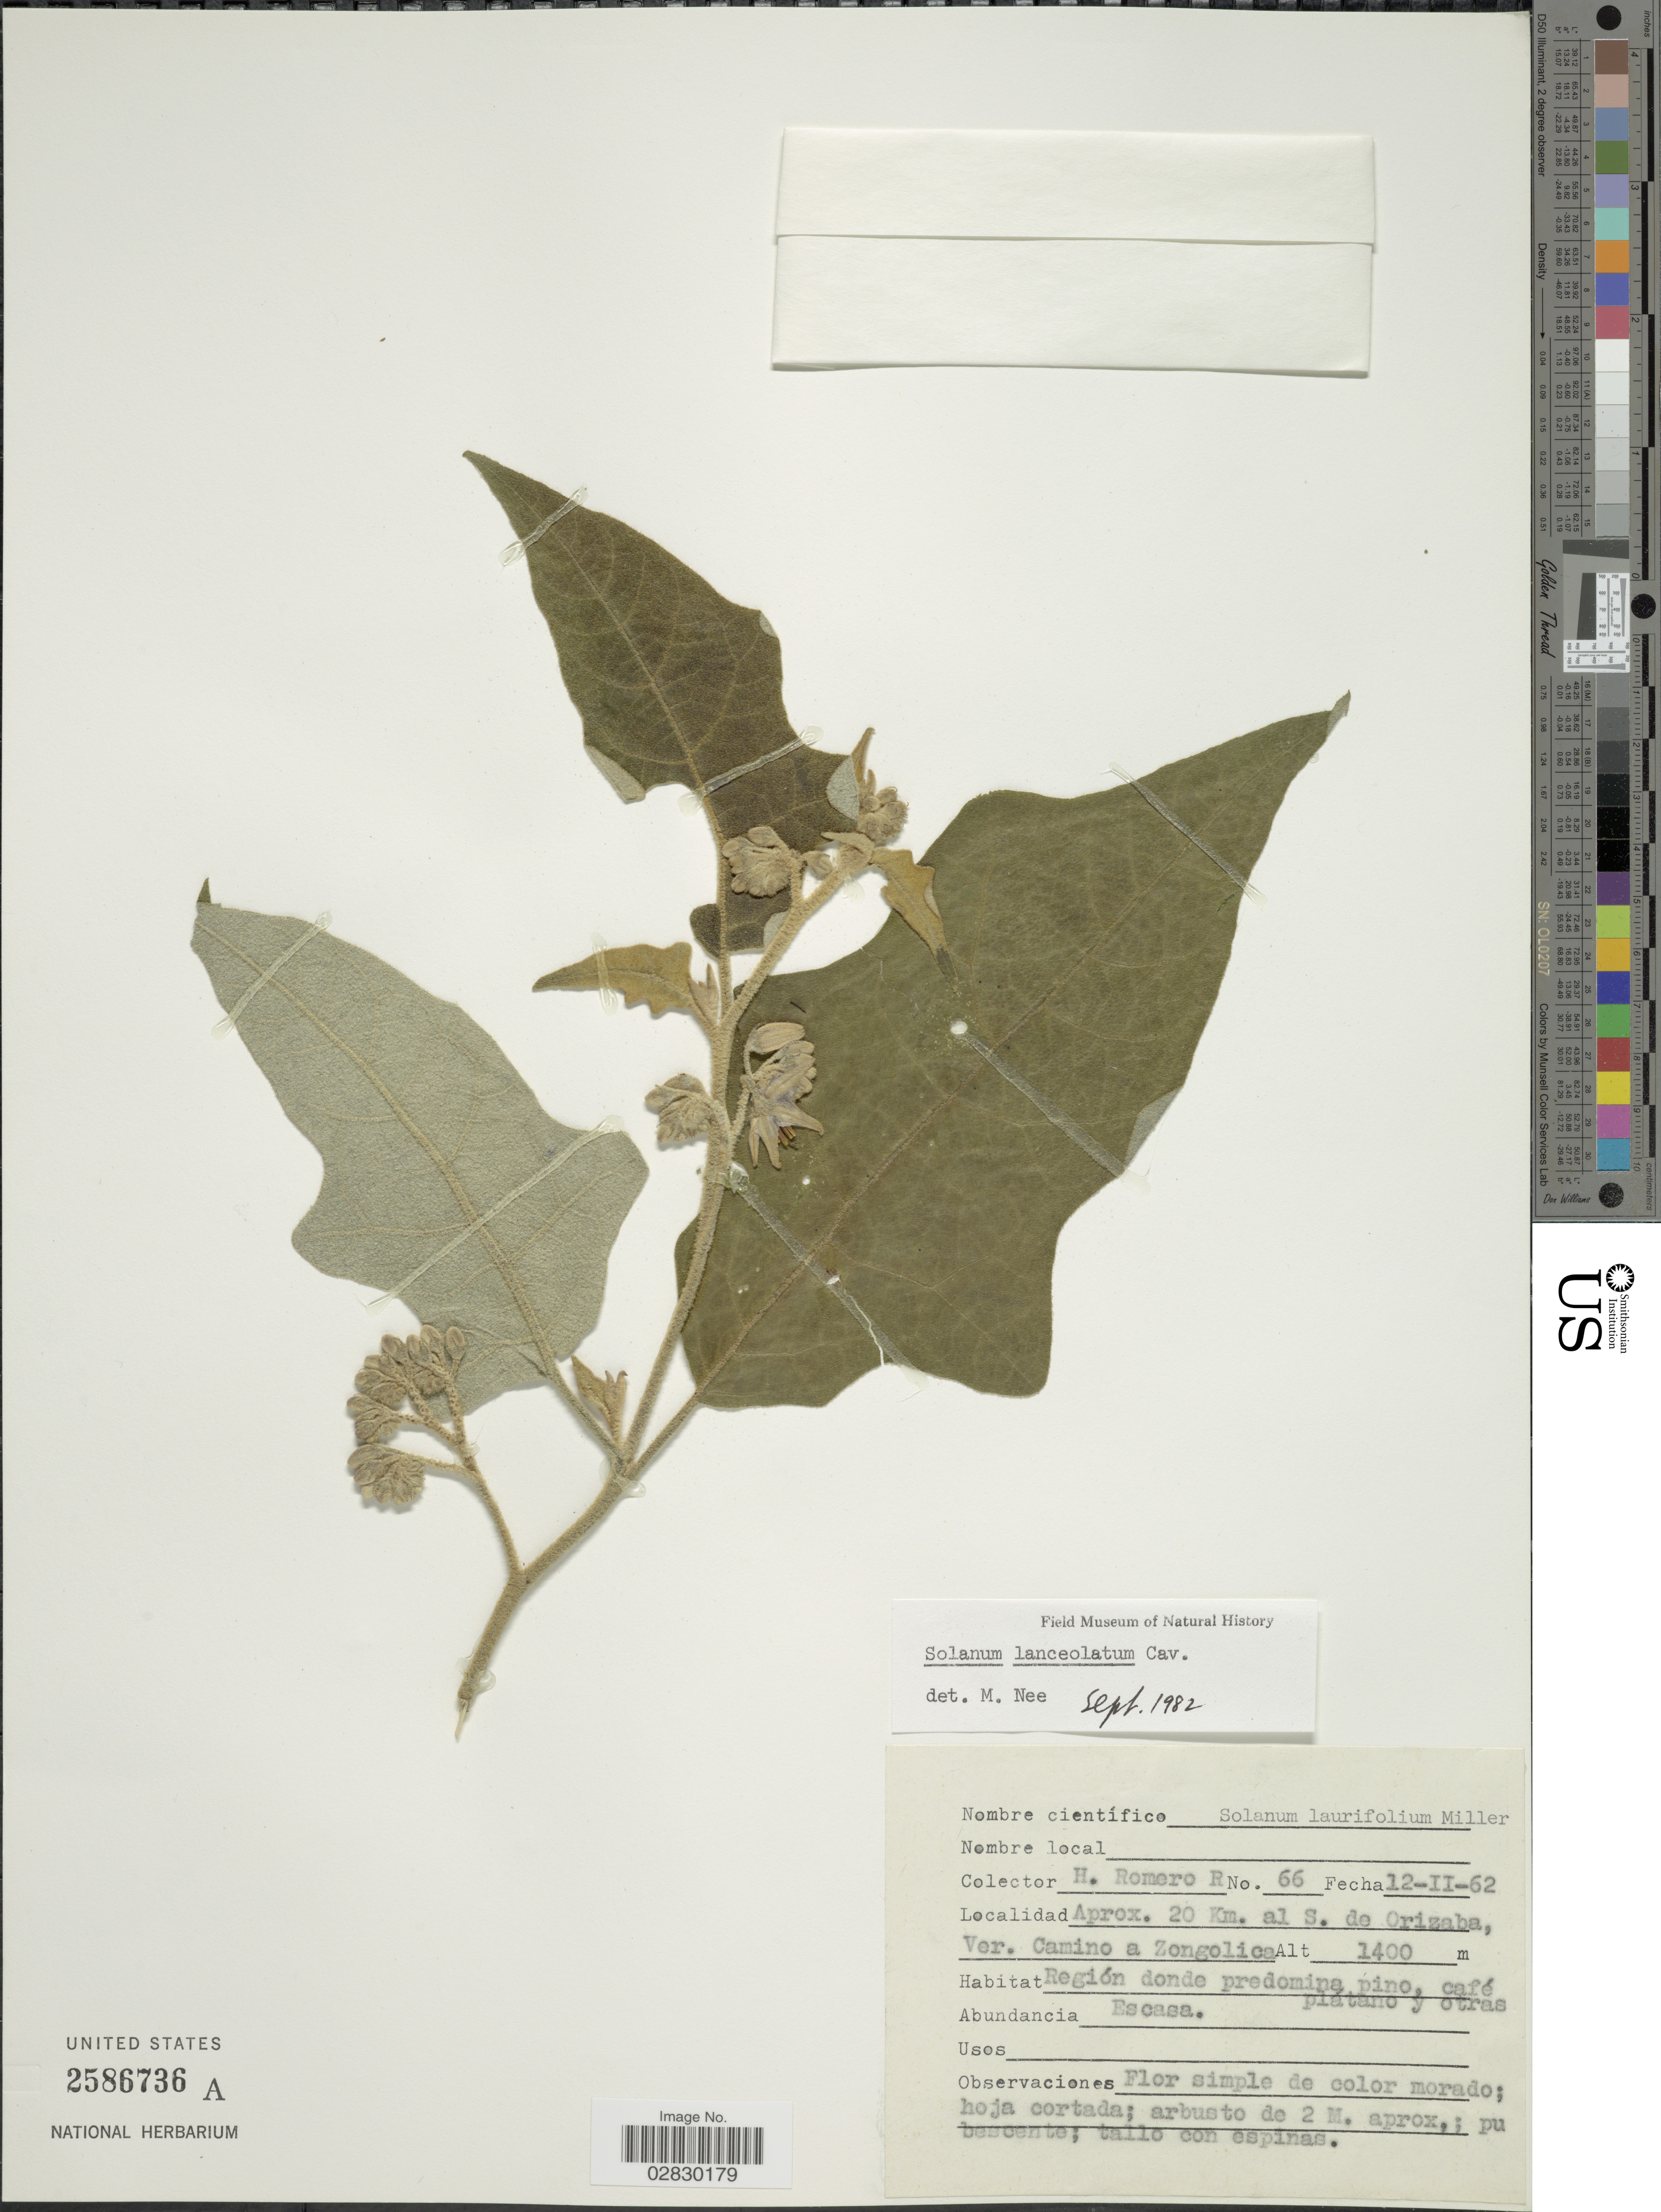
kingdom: Plantae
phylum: Tracheophyta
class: Magnoliopsida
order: Solanales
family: Solanaceae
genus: Solanum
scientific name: Solanum lanceolatum Berthault, nom. illeg.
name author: Berthault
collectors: H. Romero R.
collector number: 66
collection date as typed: Transcribed d/m/y: 12/2/62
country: Mexico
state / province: Veracruz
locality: Aprox. 20 Km. al S. de Orizaba, Ver. Camino a Zongolica.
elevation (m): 1400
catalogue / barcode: US 2586736A